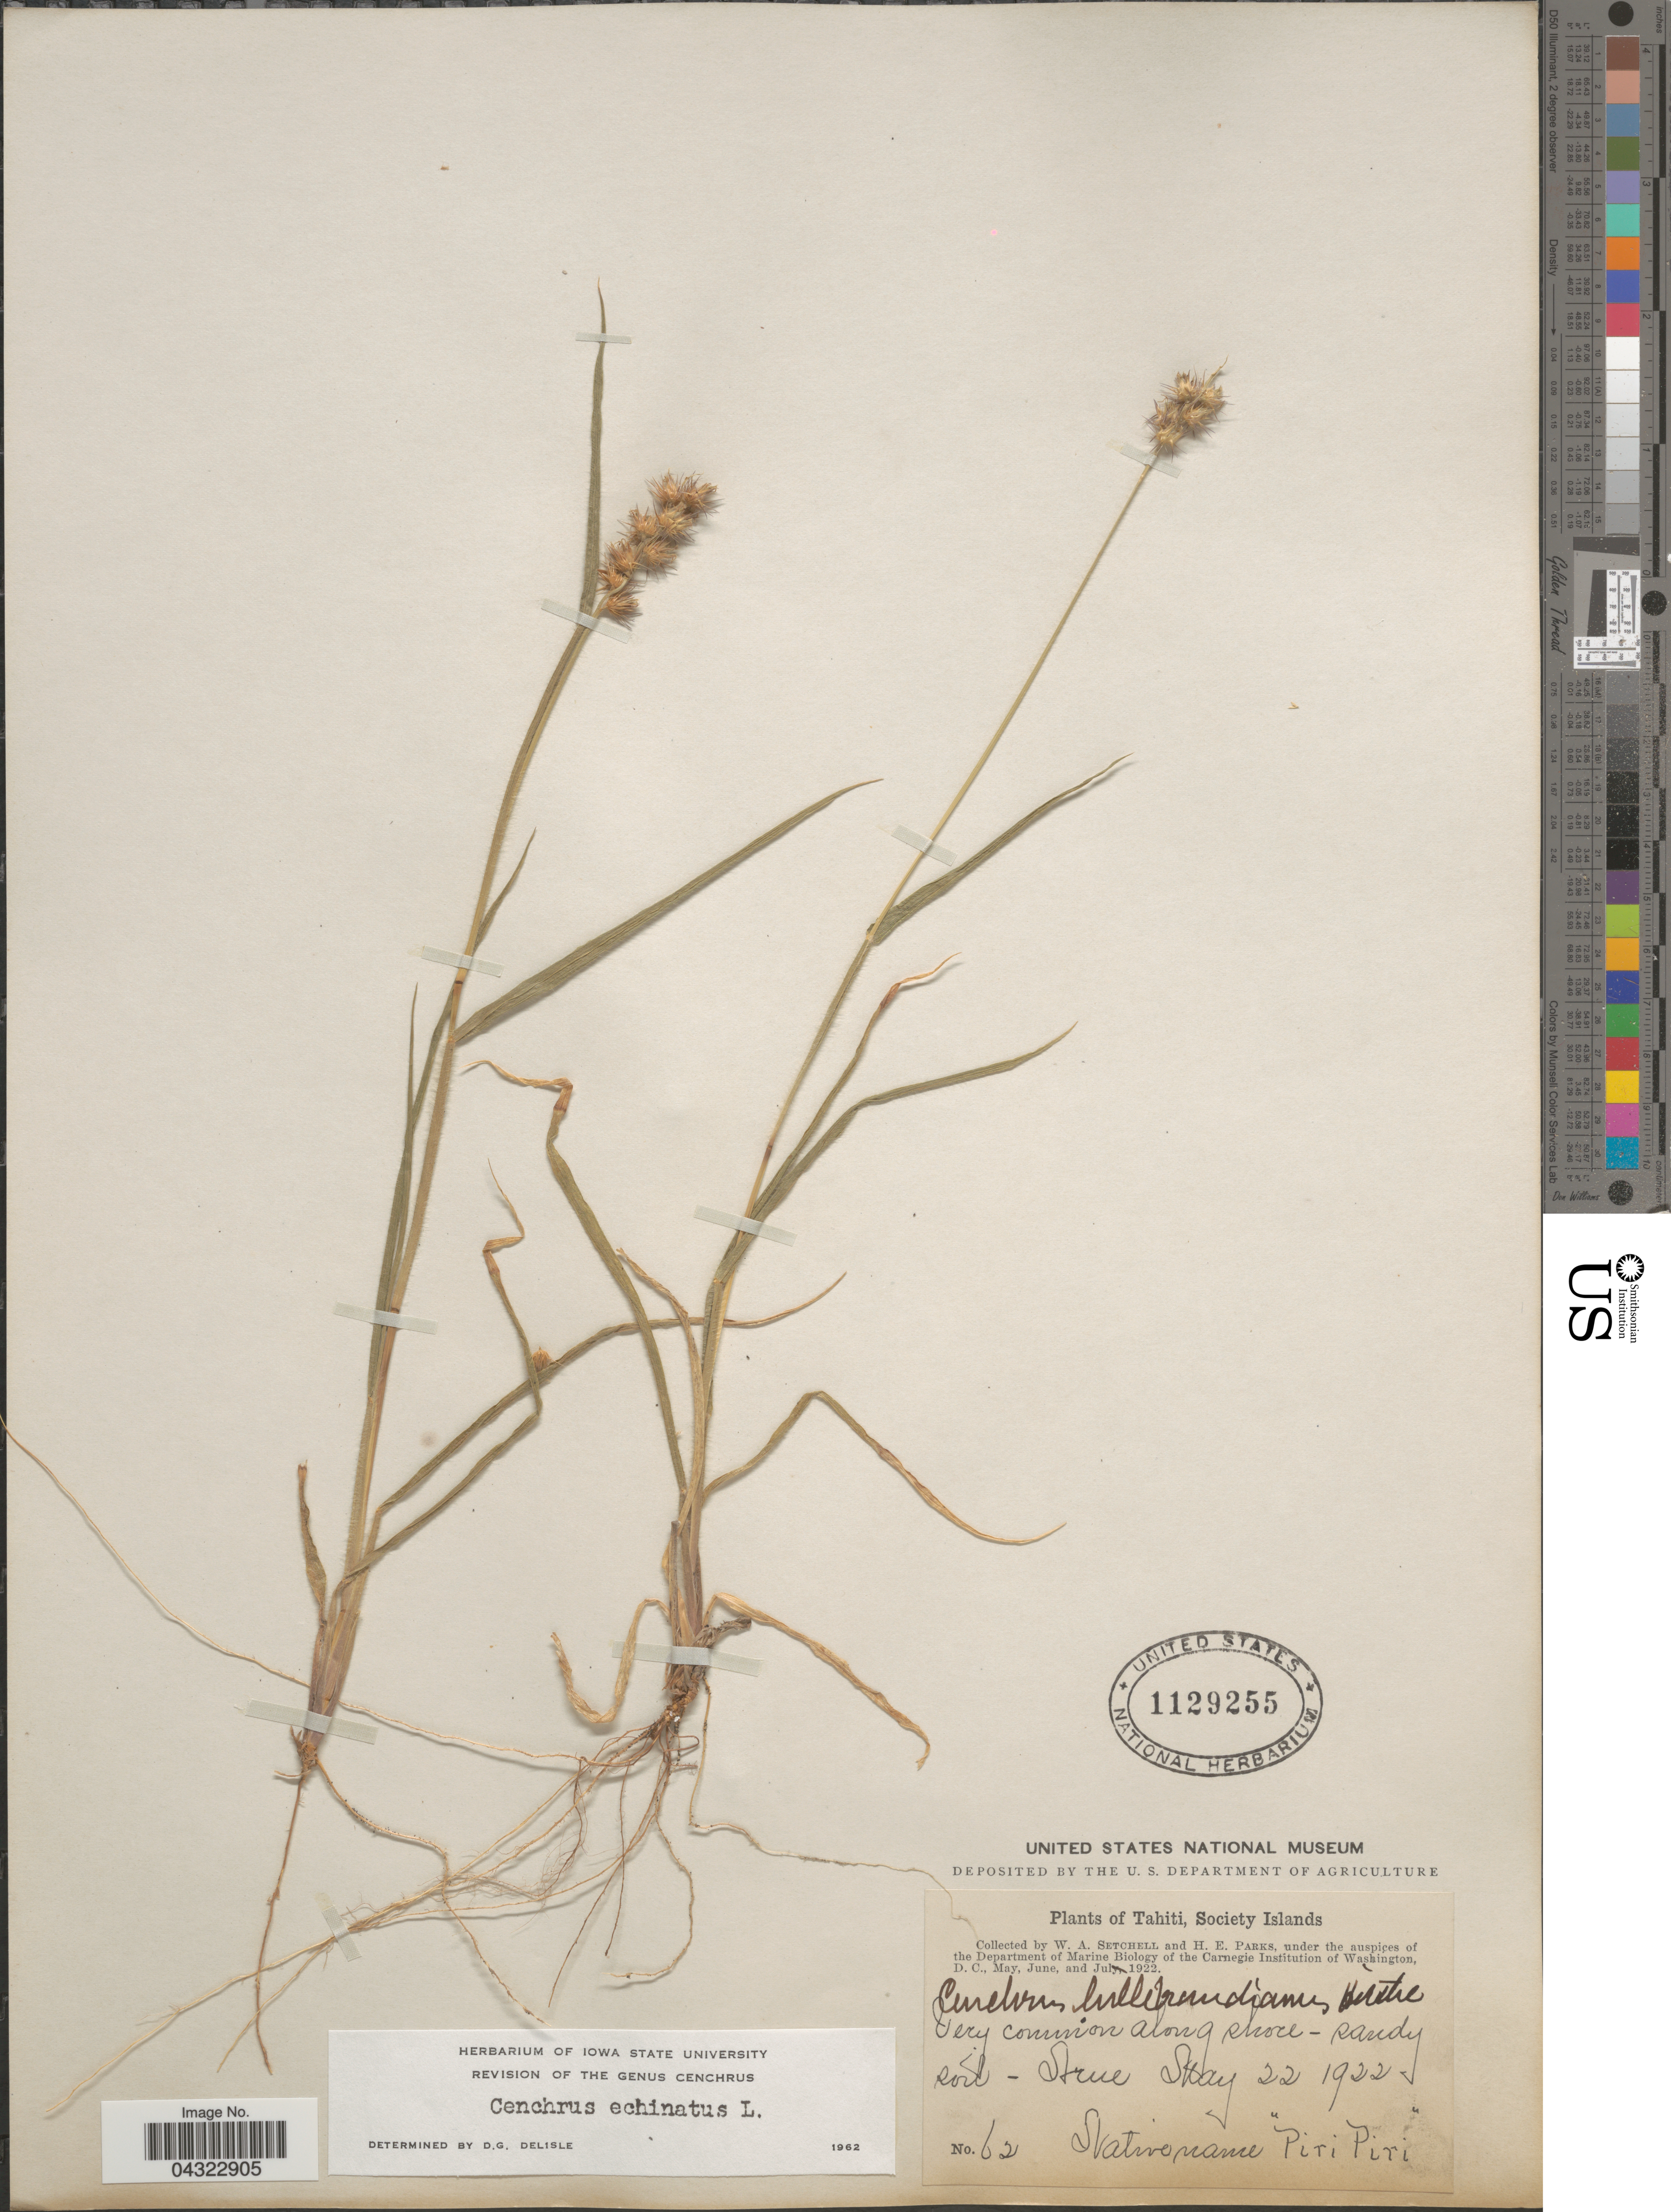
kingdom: Plantae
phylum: Tracheophyta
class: Liliopsida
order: Poales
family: Poaceae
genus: Cenchrus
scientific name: Cenchrus echinatus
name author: L.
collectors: W. Setchell & H. E. Parks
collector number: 62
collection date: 1922-05-22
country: French Polynesia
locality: Tahiti, Society Islands. Very common along shore-sandy soil-Arue.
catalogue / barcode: US 1129255